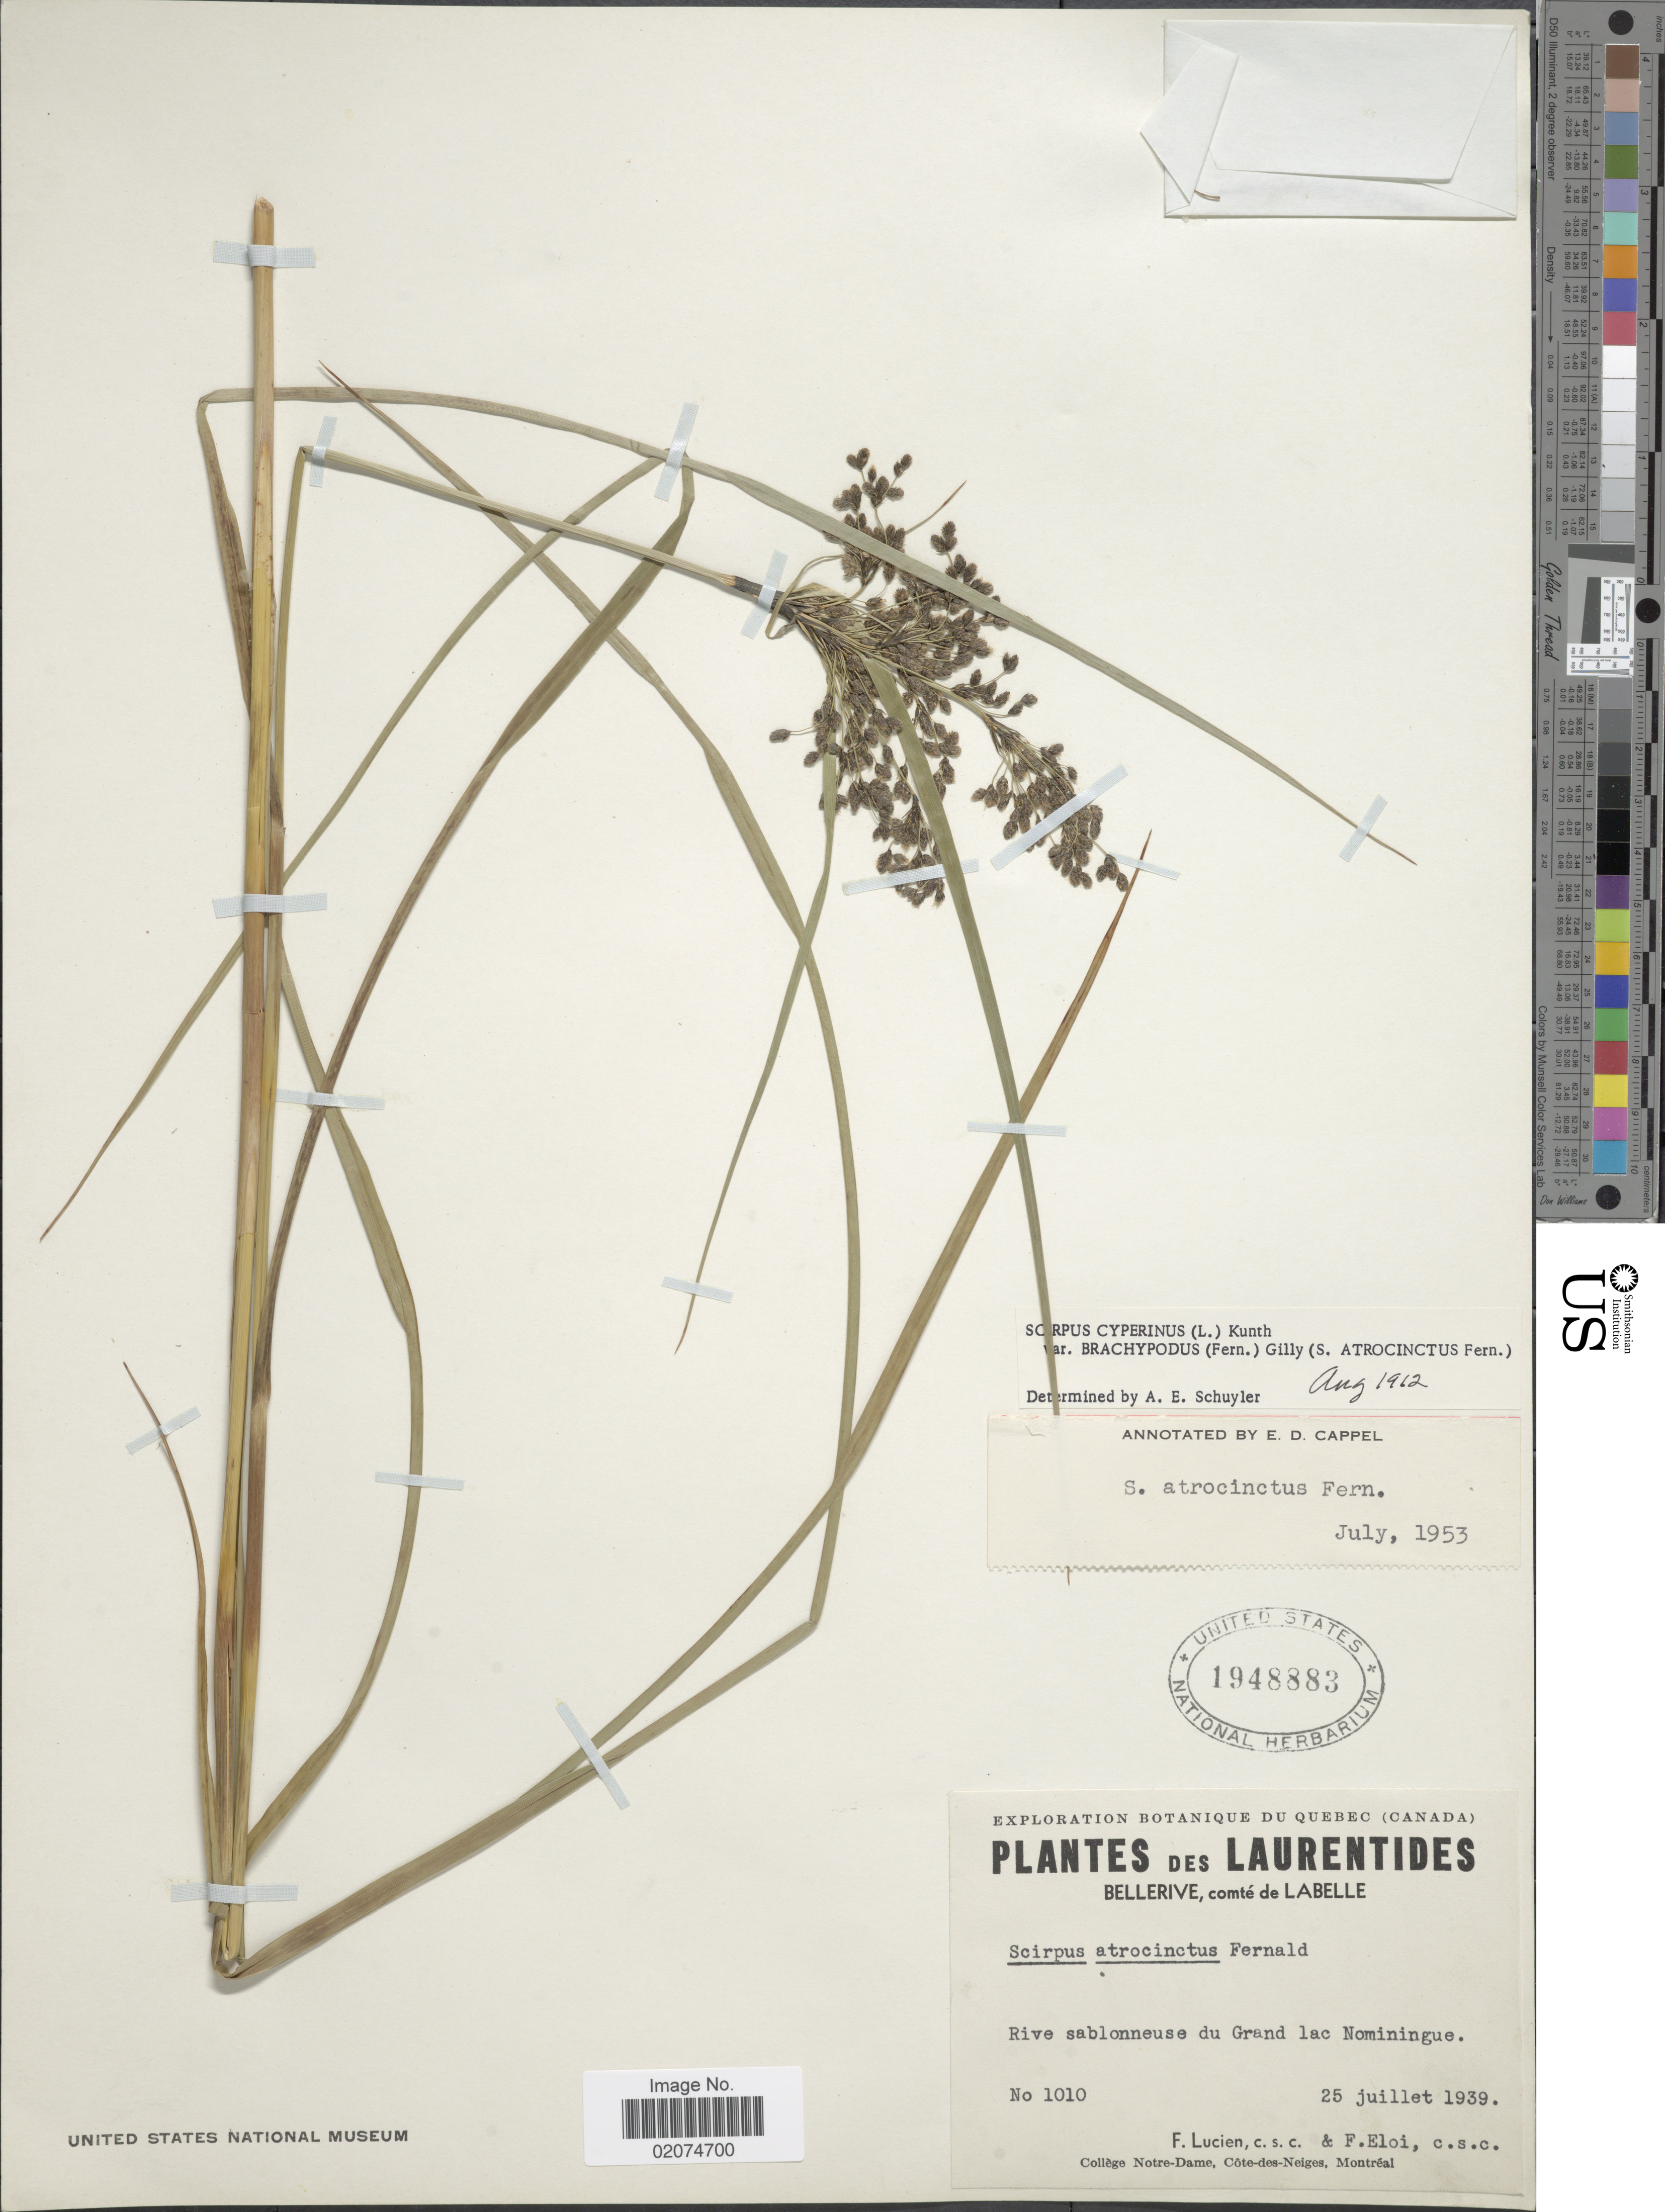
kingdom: Plantae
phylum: Tracheophyta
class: Liliopsida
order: Poales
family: Cyperaceae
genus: Scirpus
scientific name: Scirpus atrocinctus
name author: Fernald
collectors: F. Lucien & F. Eloi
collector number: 1010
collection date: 1939-07-25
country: Canada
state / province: Quebec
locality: Laurentides, Bellerive, comte de Labelle. River sablonneuse du Grand Lac Nominique.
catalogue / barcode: US 1948883